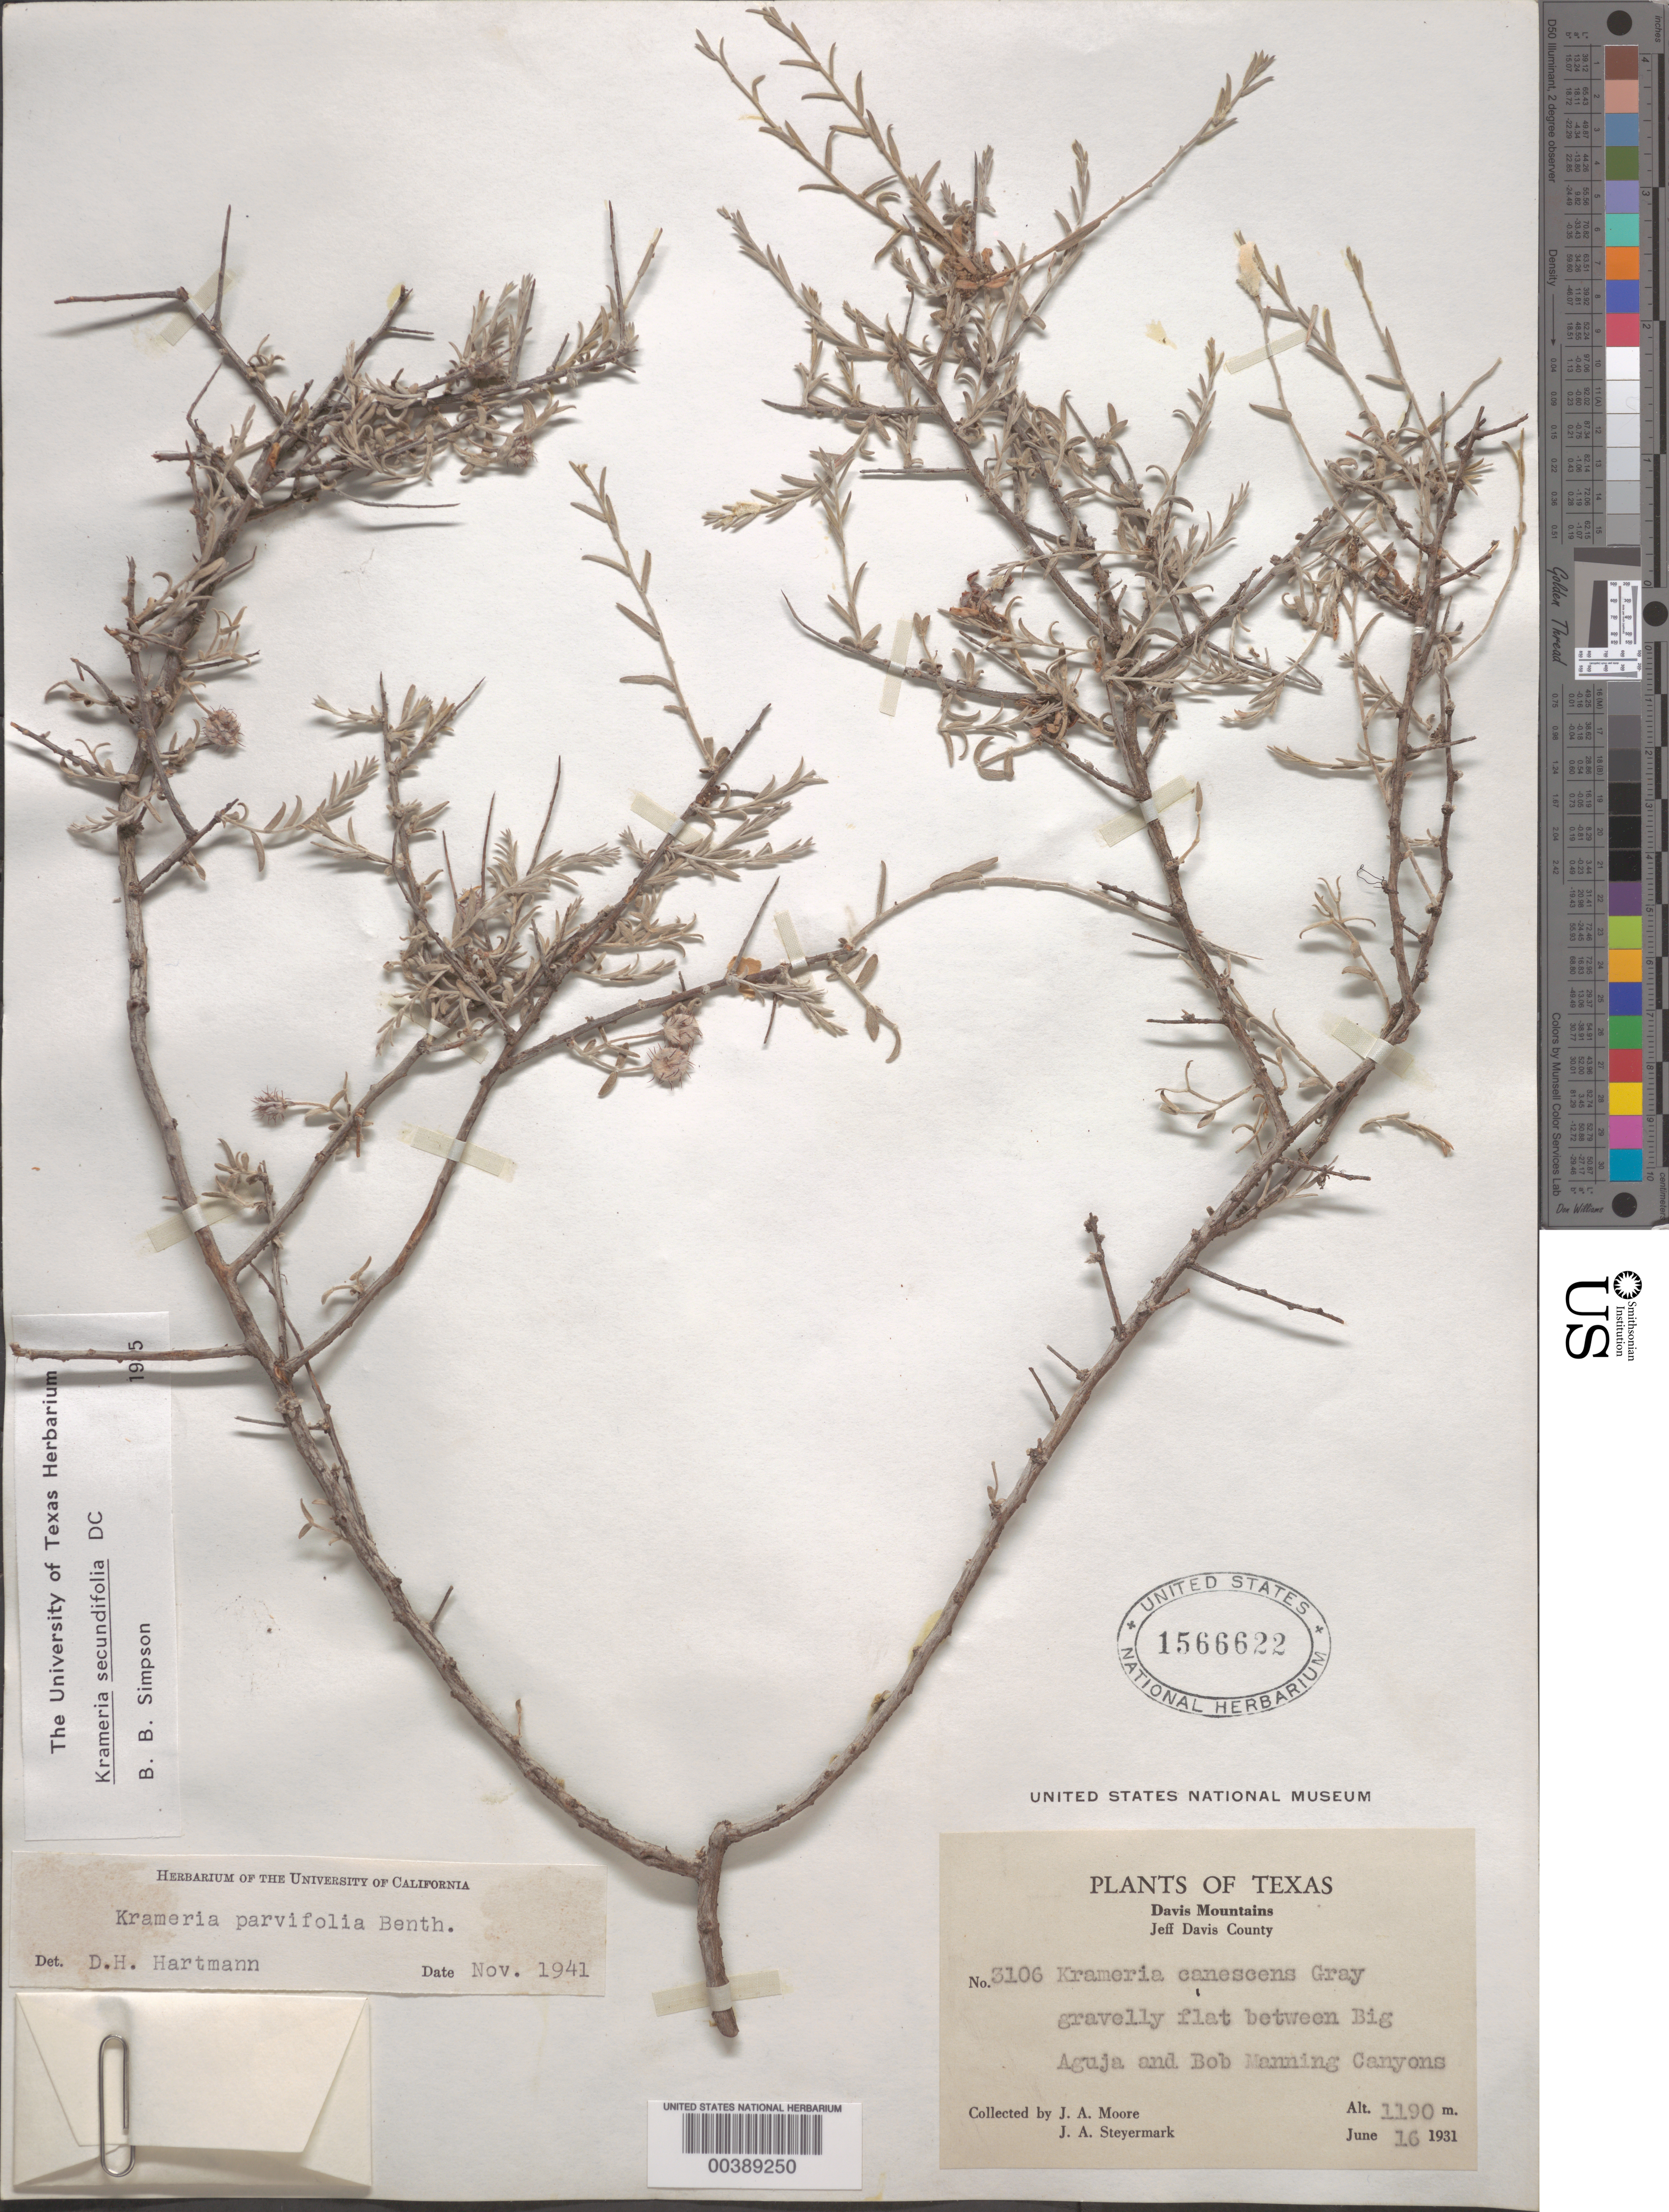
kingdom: Plantae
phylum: Tracheophyta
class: Magnoliopsida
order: Zygophyllales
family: Krameriaceae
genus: Krameria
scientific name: Krameria secundiflora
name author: DC.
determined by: Simpson, B. B.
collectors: J. Moore & J. Steyermark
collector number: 3106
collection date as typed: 16 Jun 1931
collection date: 1931-06-16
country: United States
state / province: Texas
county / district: Jeff Davis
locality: Flat between big aguja and bob manning canyons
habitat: Gravelly flat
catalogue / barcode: US 1566622